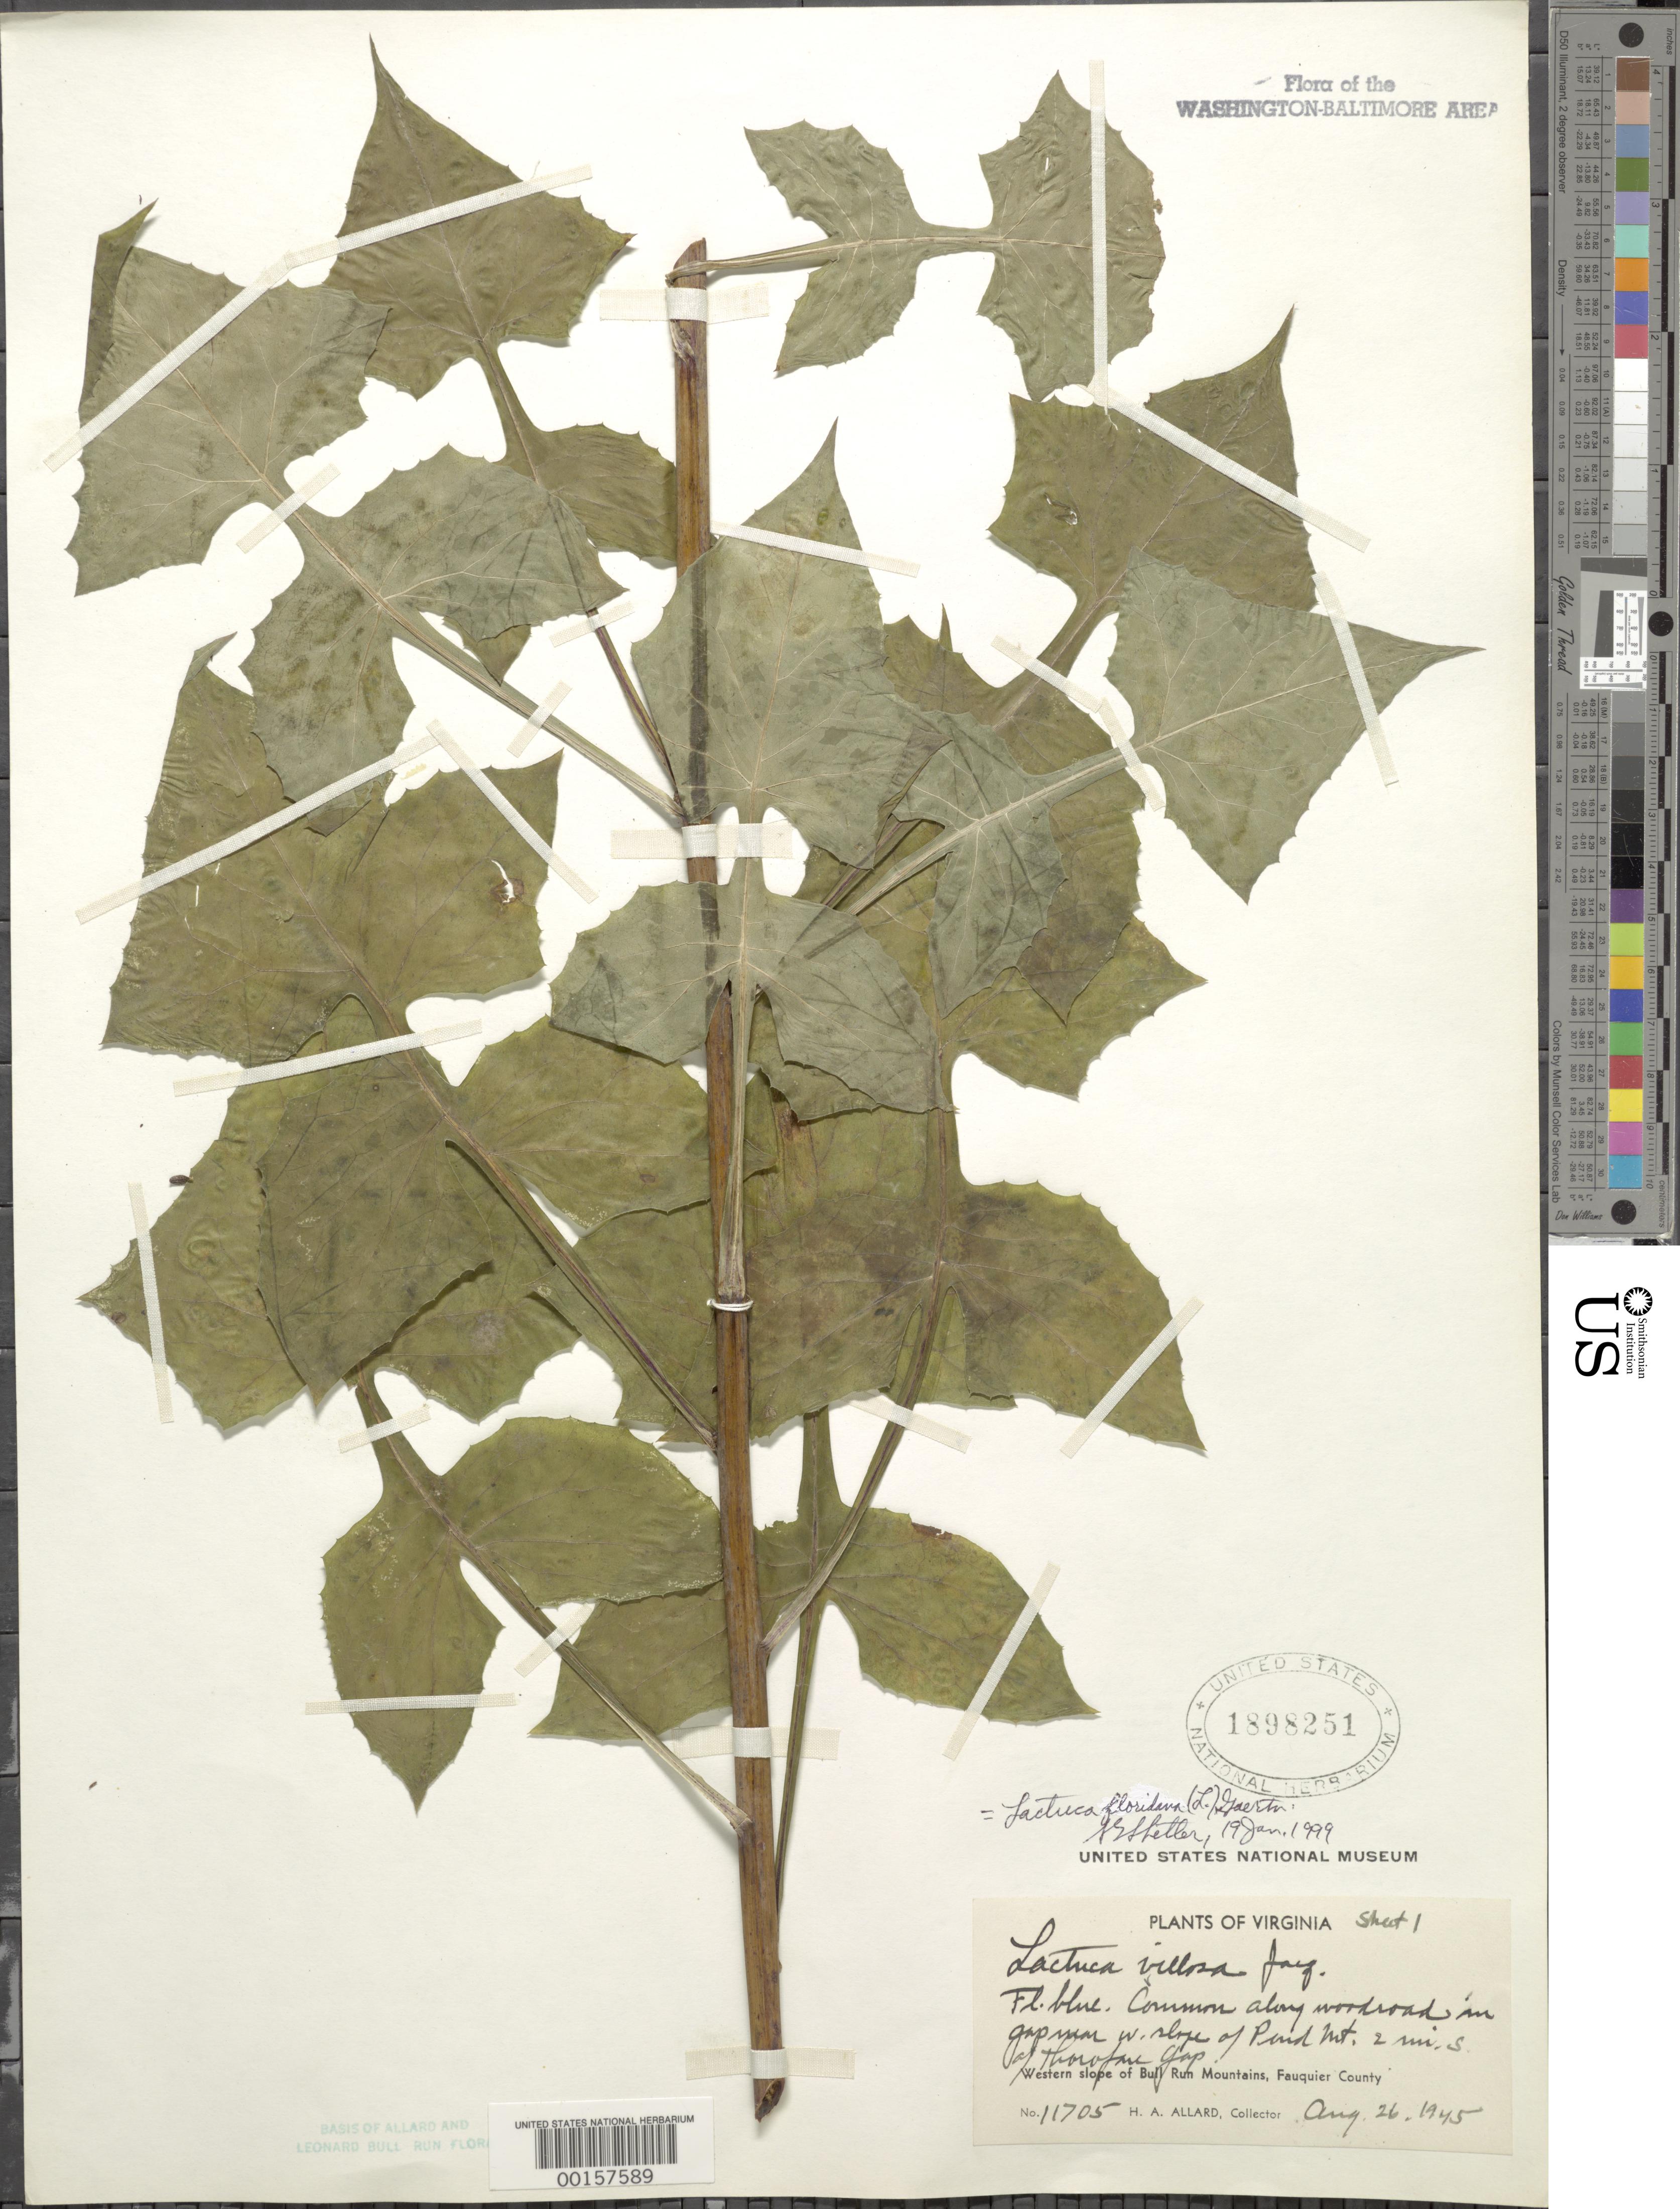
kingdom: Plantae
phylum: Tracheophyta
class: Magnoliopsida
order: Asterales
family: Asteraceae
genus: Lactuca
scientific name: Lactuca floridana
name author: (L.) Gaertn.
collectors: H. A. Allard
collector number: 11705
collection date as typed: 26 Aug 1945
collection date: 1945-08-26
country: United States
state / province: Virginia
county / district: Fauquier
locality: South of Thorofare Gap west slope of Pond Mountain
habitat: Wood road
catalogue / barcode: US 1898251